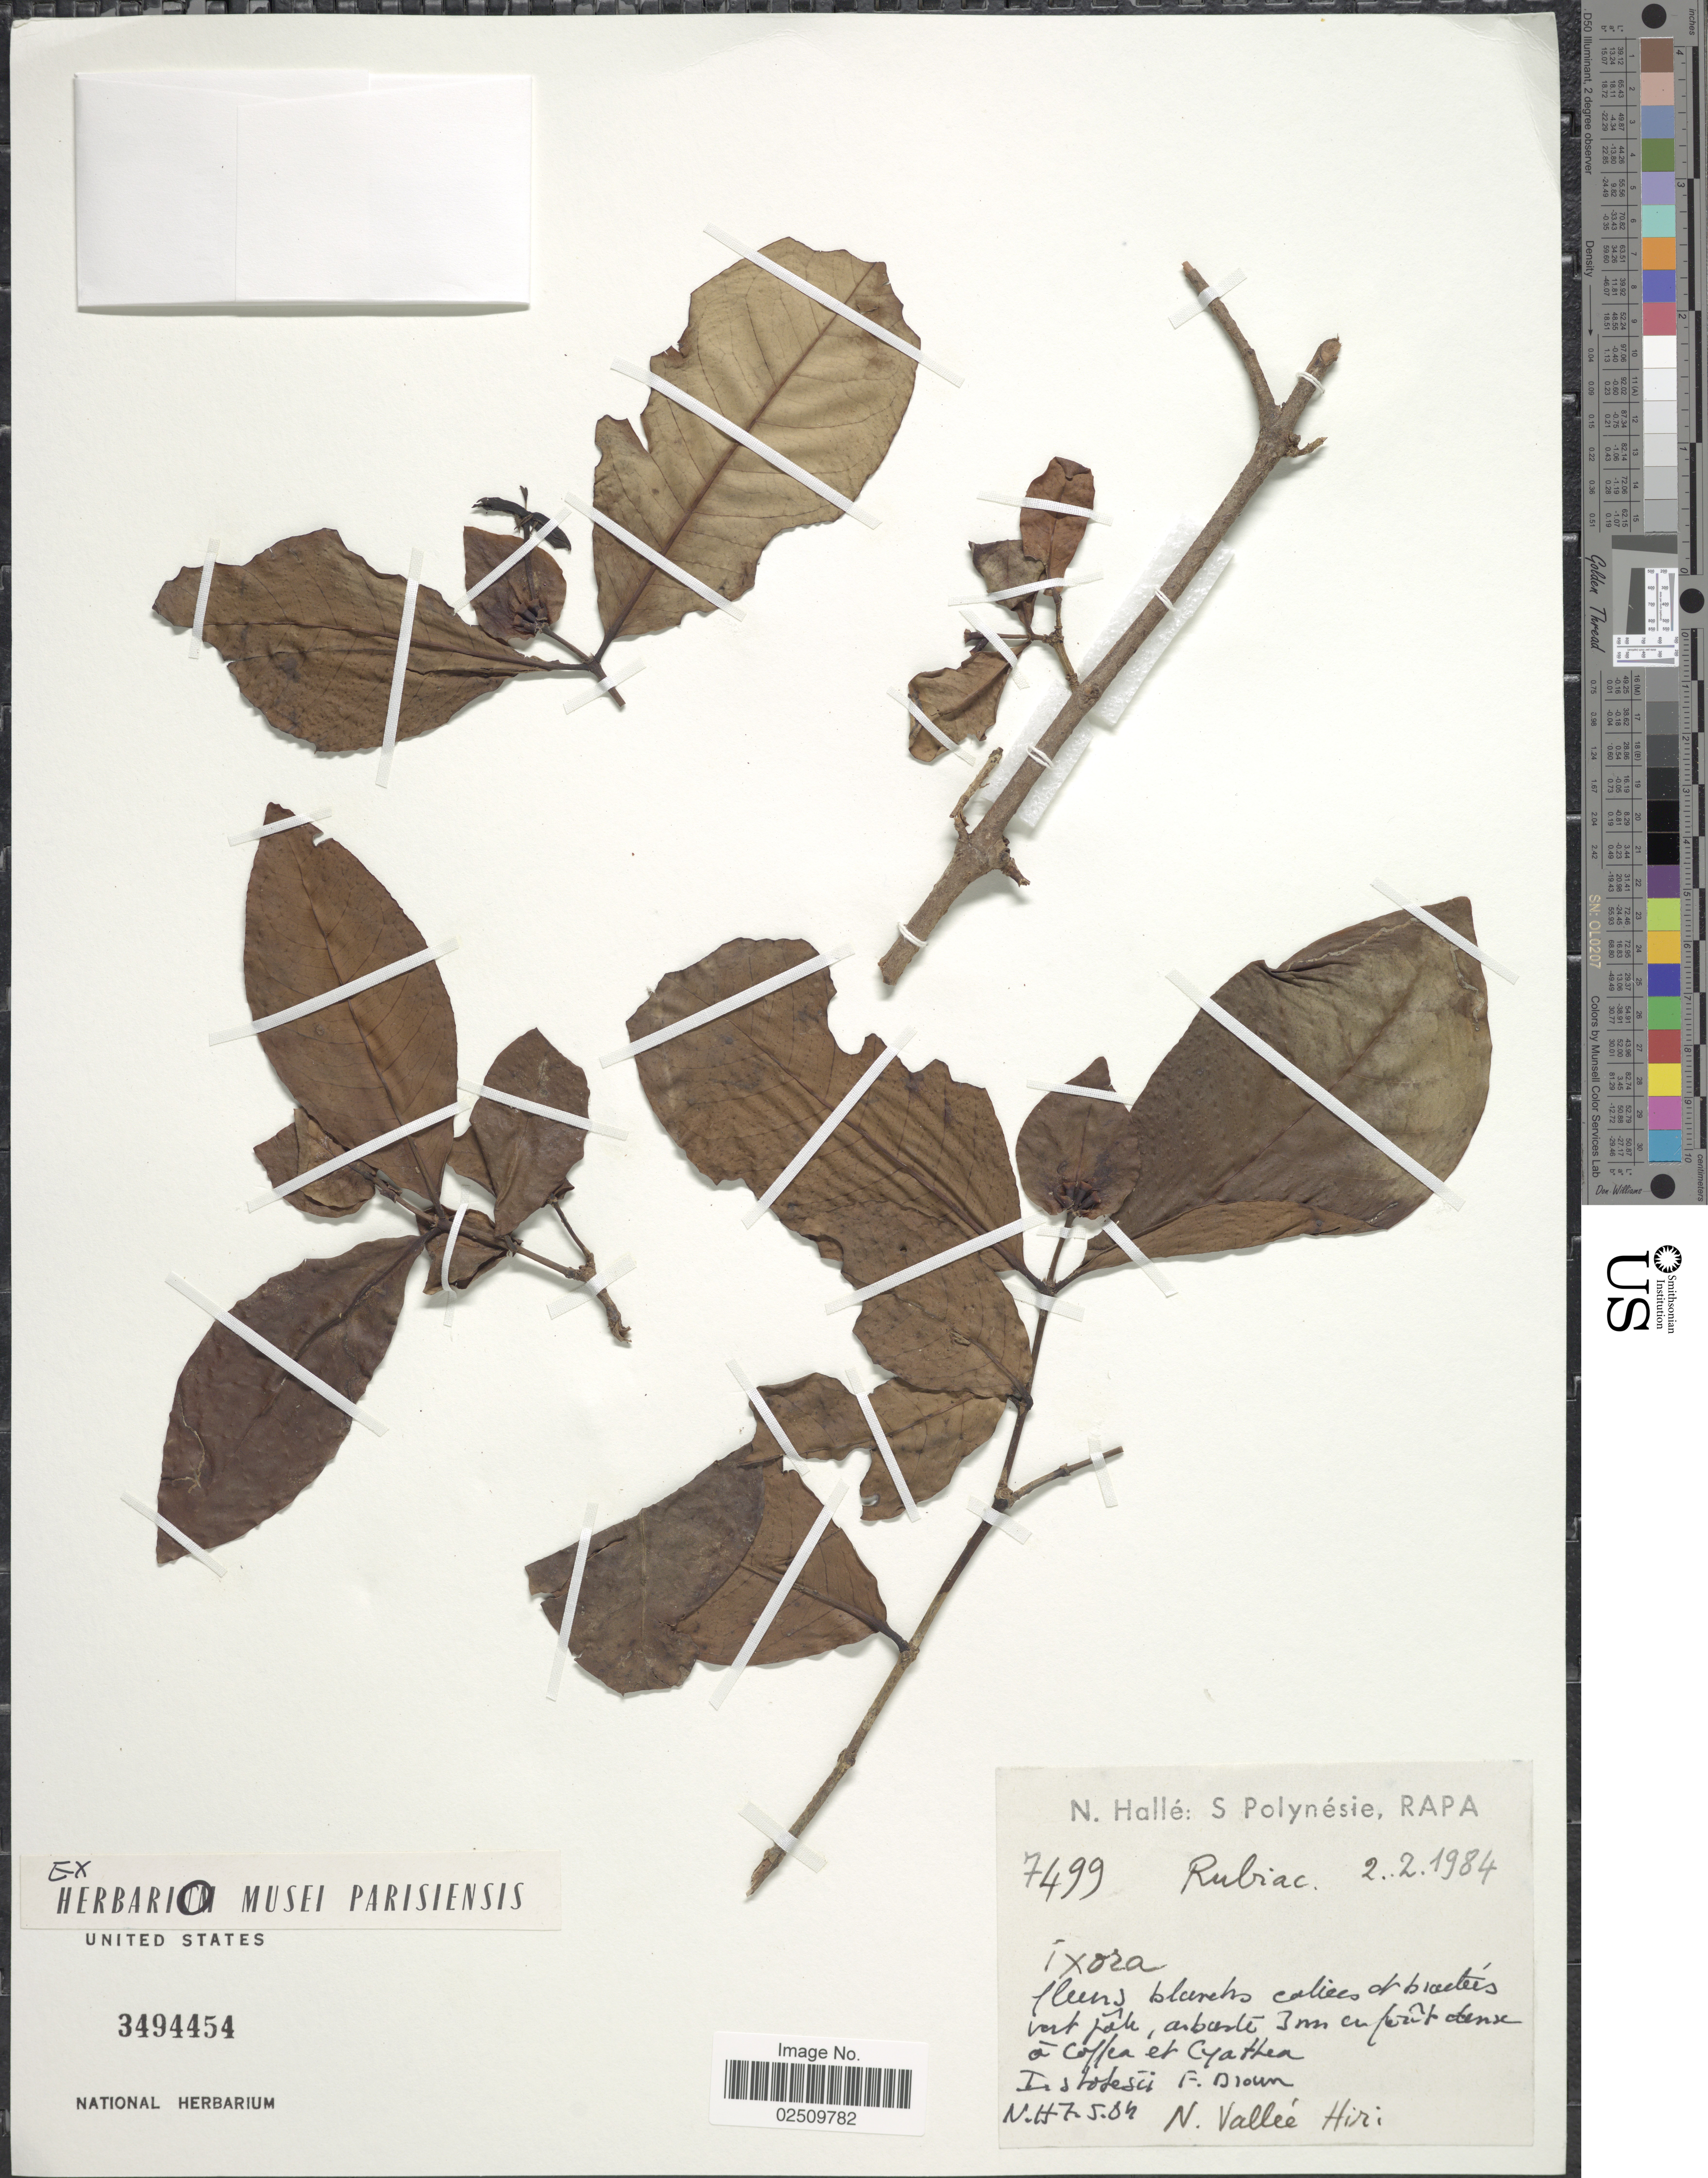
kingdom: Plantae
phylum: Tracheophyta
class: Magnoliopsida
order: Gentianales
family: Rubiaceae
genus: Ixora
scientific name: Ixora sp.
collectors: I. Stodesii, F. Brown & N. Hallé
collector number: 7499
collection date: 1984-05-07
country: French Polynesia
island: Rapa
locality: S Polynesie. Rapa. N. Vallée Hiri.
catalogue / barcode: US 3494454